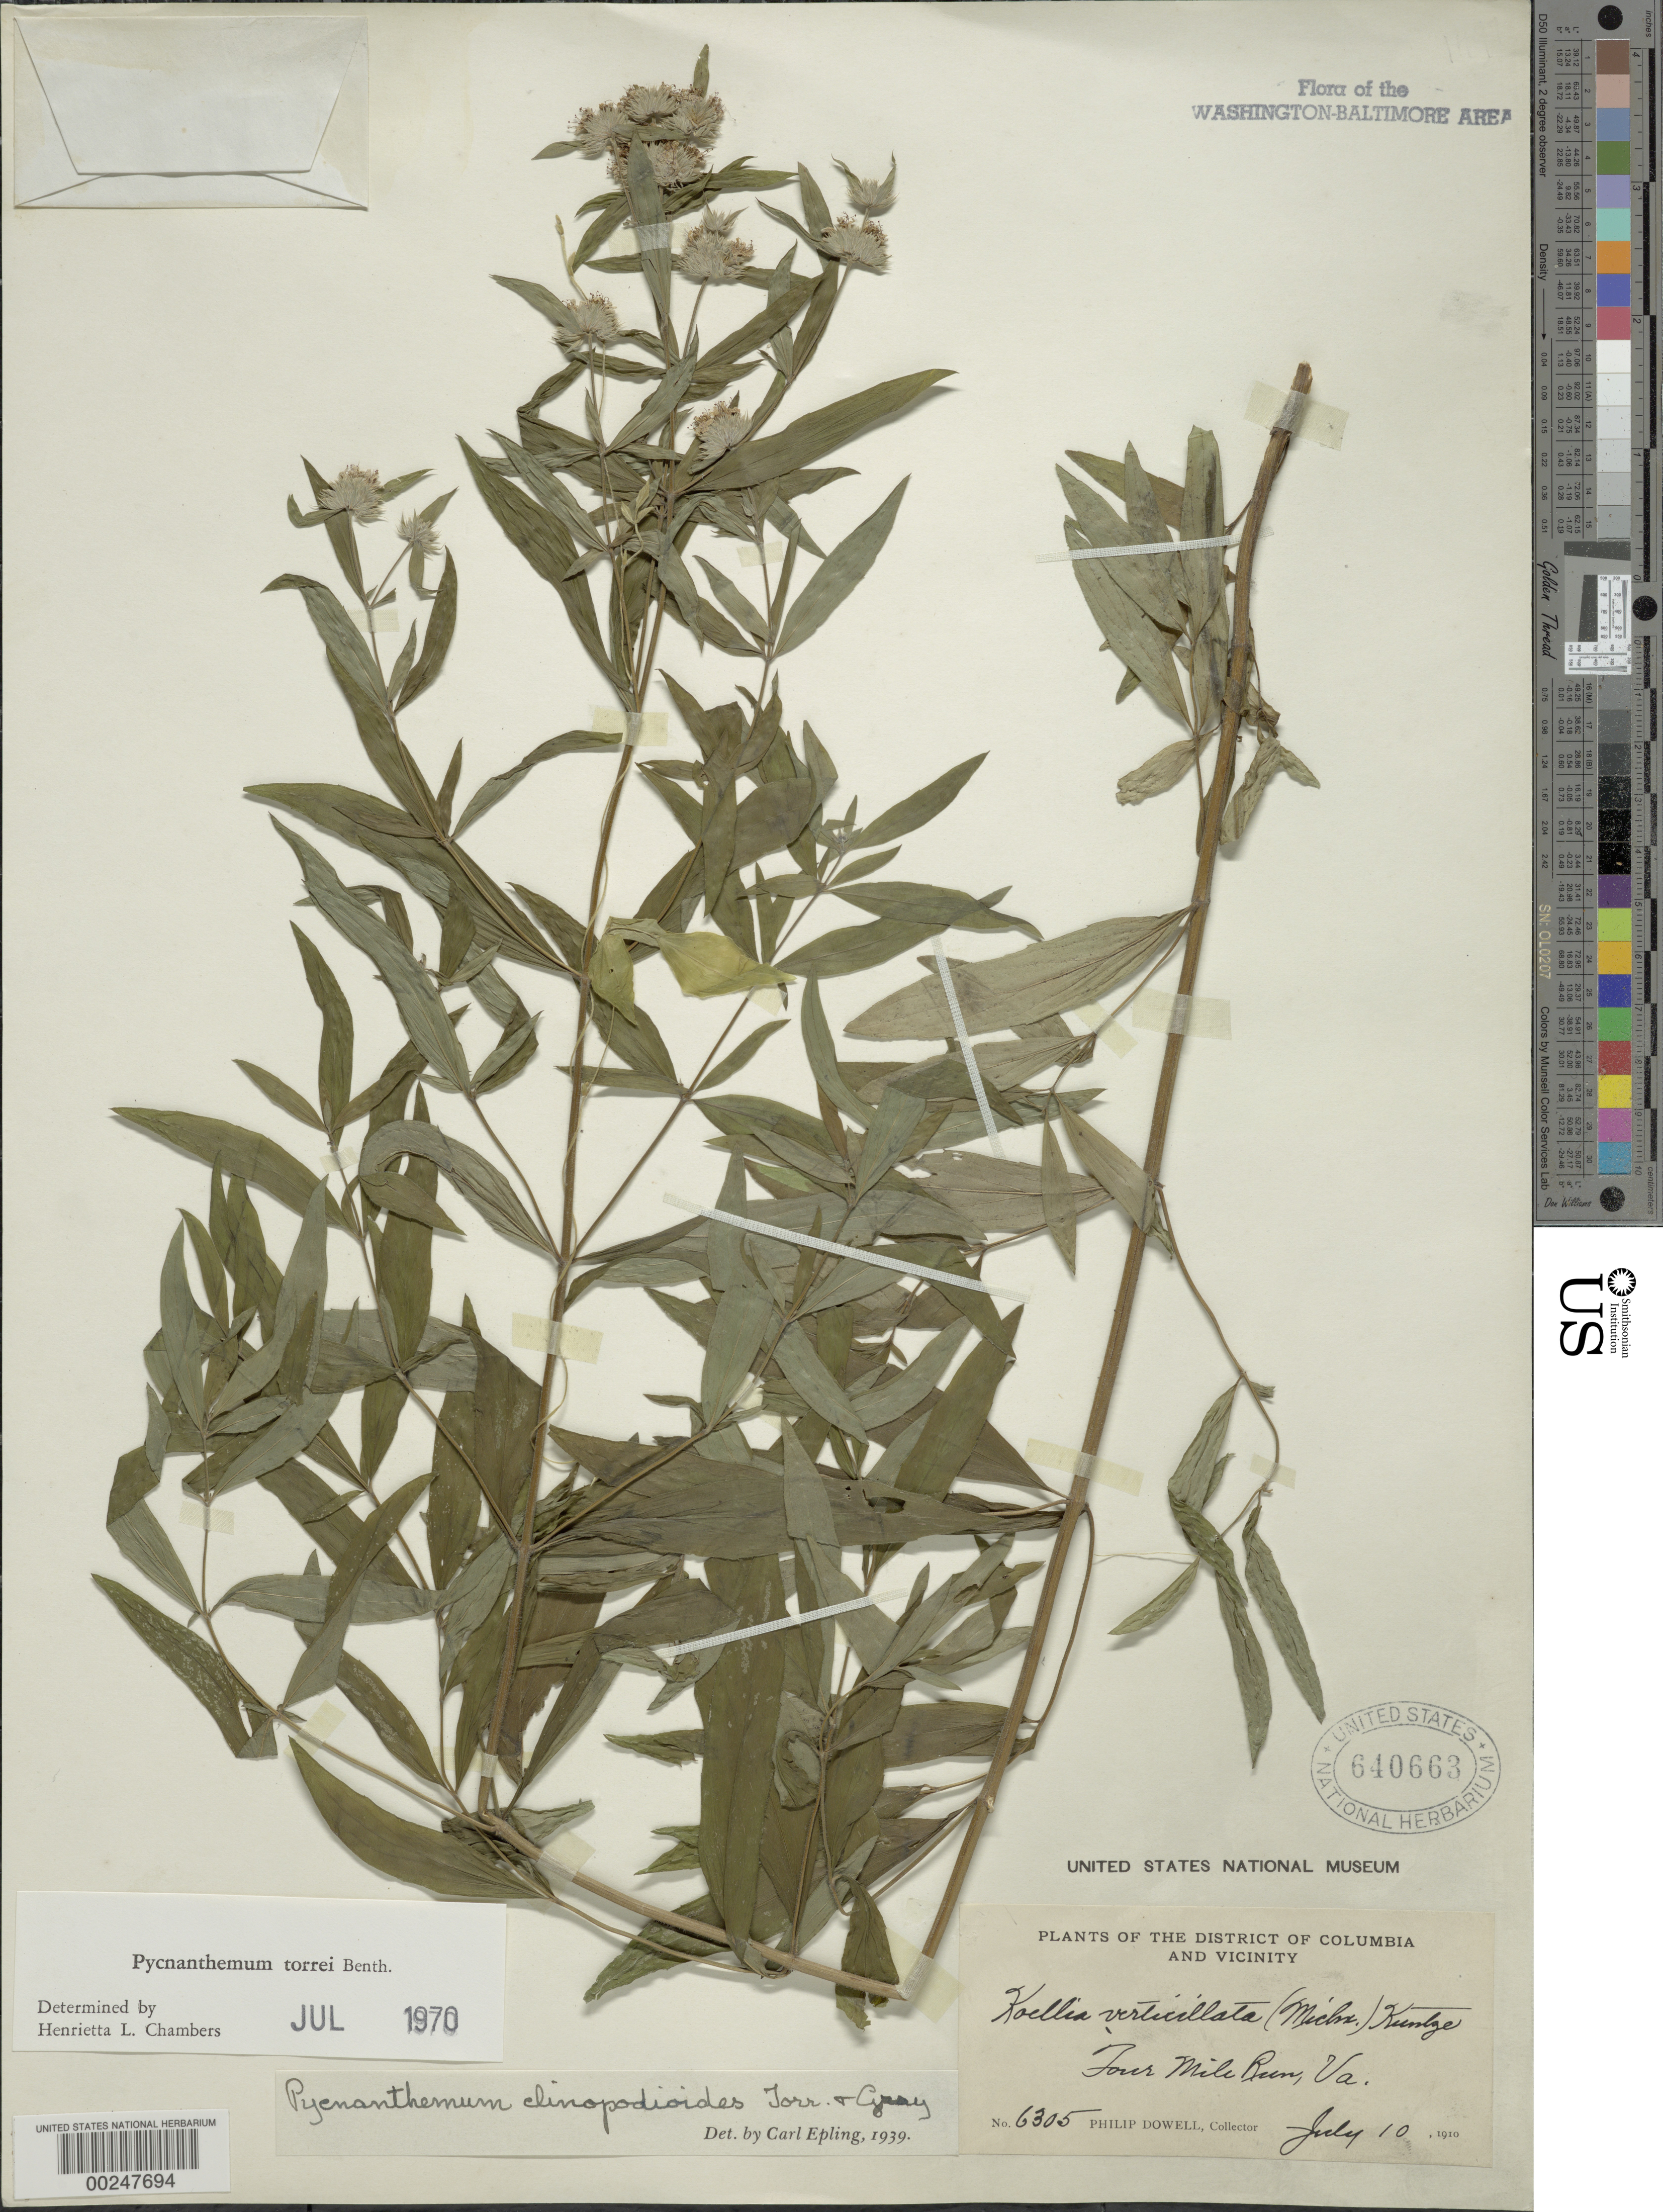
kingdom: Plantae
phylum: Tracheophyta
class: Magnoliopsida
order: Lamiales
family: Lamiaceae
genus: Pycnanthemum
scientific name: Pycnanthemum torreyi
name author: Benth.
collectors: P. Dowell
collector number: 6305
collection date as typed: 10 Jul 1910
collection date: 1910-07-10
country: United States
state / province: Virginia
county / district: Arlington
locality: Four Mile Run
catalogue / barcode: US 640663